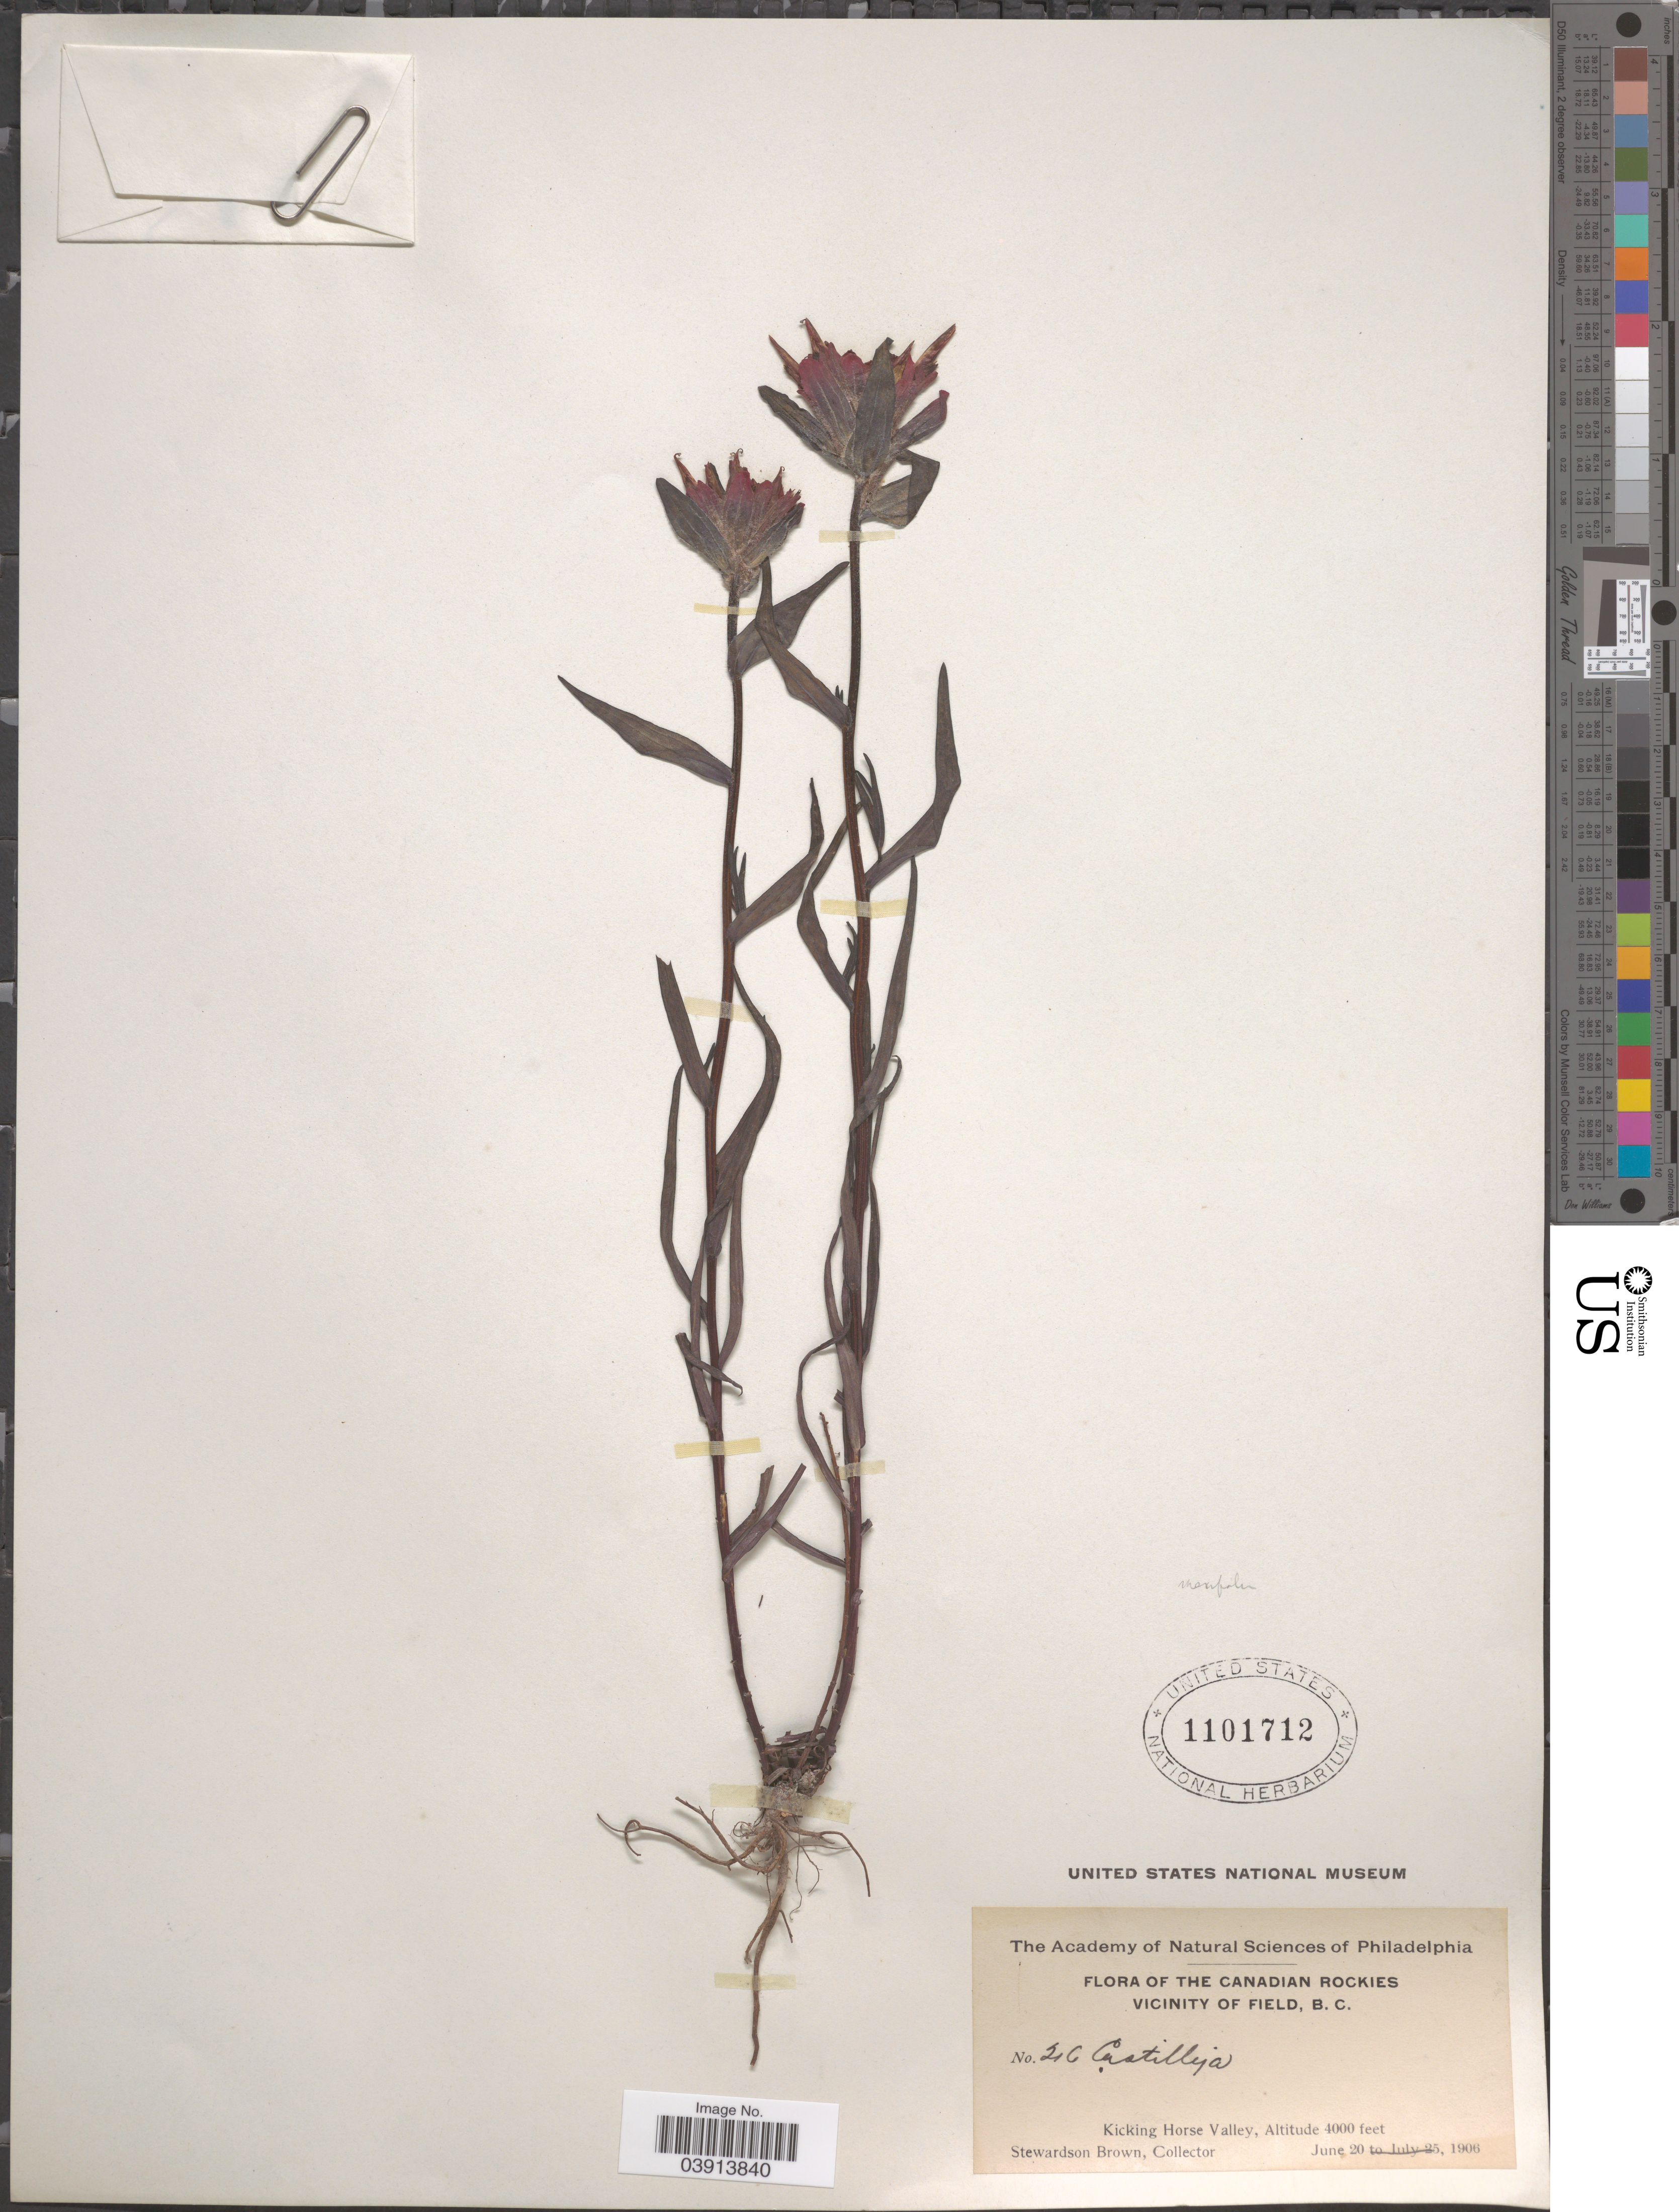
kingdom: Plantae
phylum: Tracheophyta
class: Magnoliopsida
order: Lamiales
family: Orobanchaceae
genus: Castilleja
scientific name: Castilleja rhexiifolia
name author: Rydb.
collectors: S. Brown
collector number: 216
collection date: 1906-06-20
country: Canada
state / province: British Columbia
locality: The Canadian Rockies, Vicinity of Field. Kicking Horse Valley.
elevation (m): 1219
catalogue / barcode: US 1101712